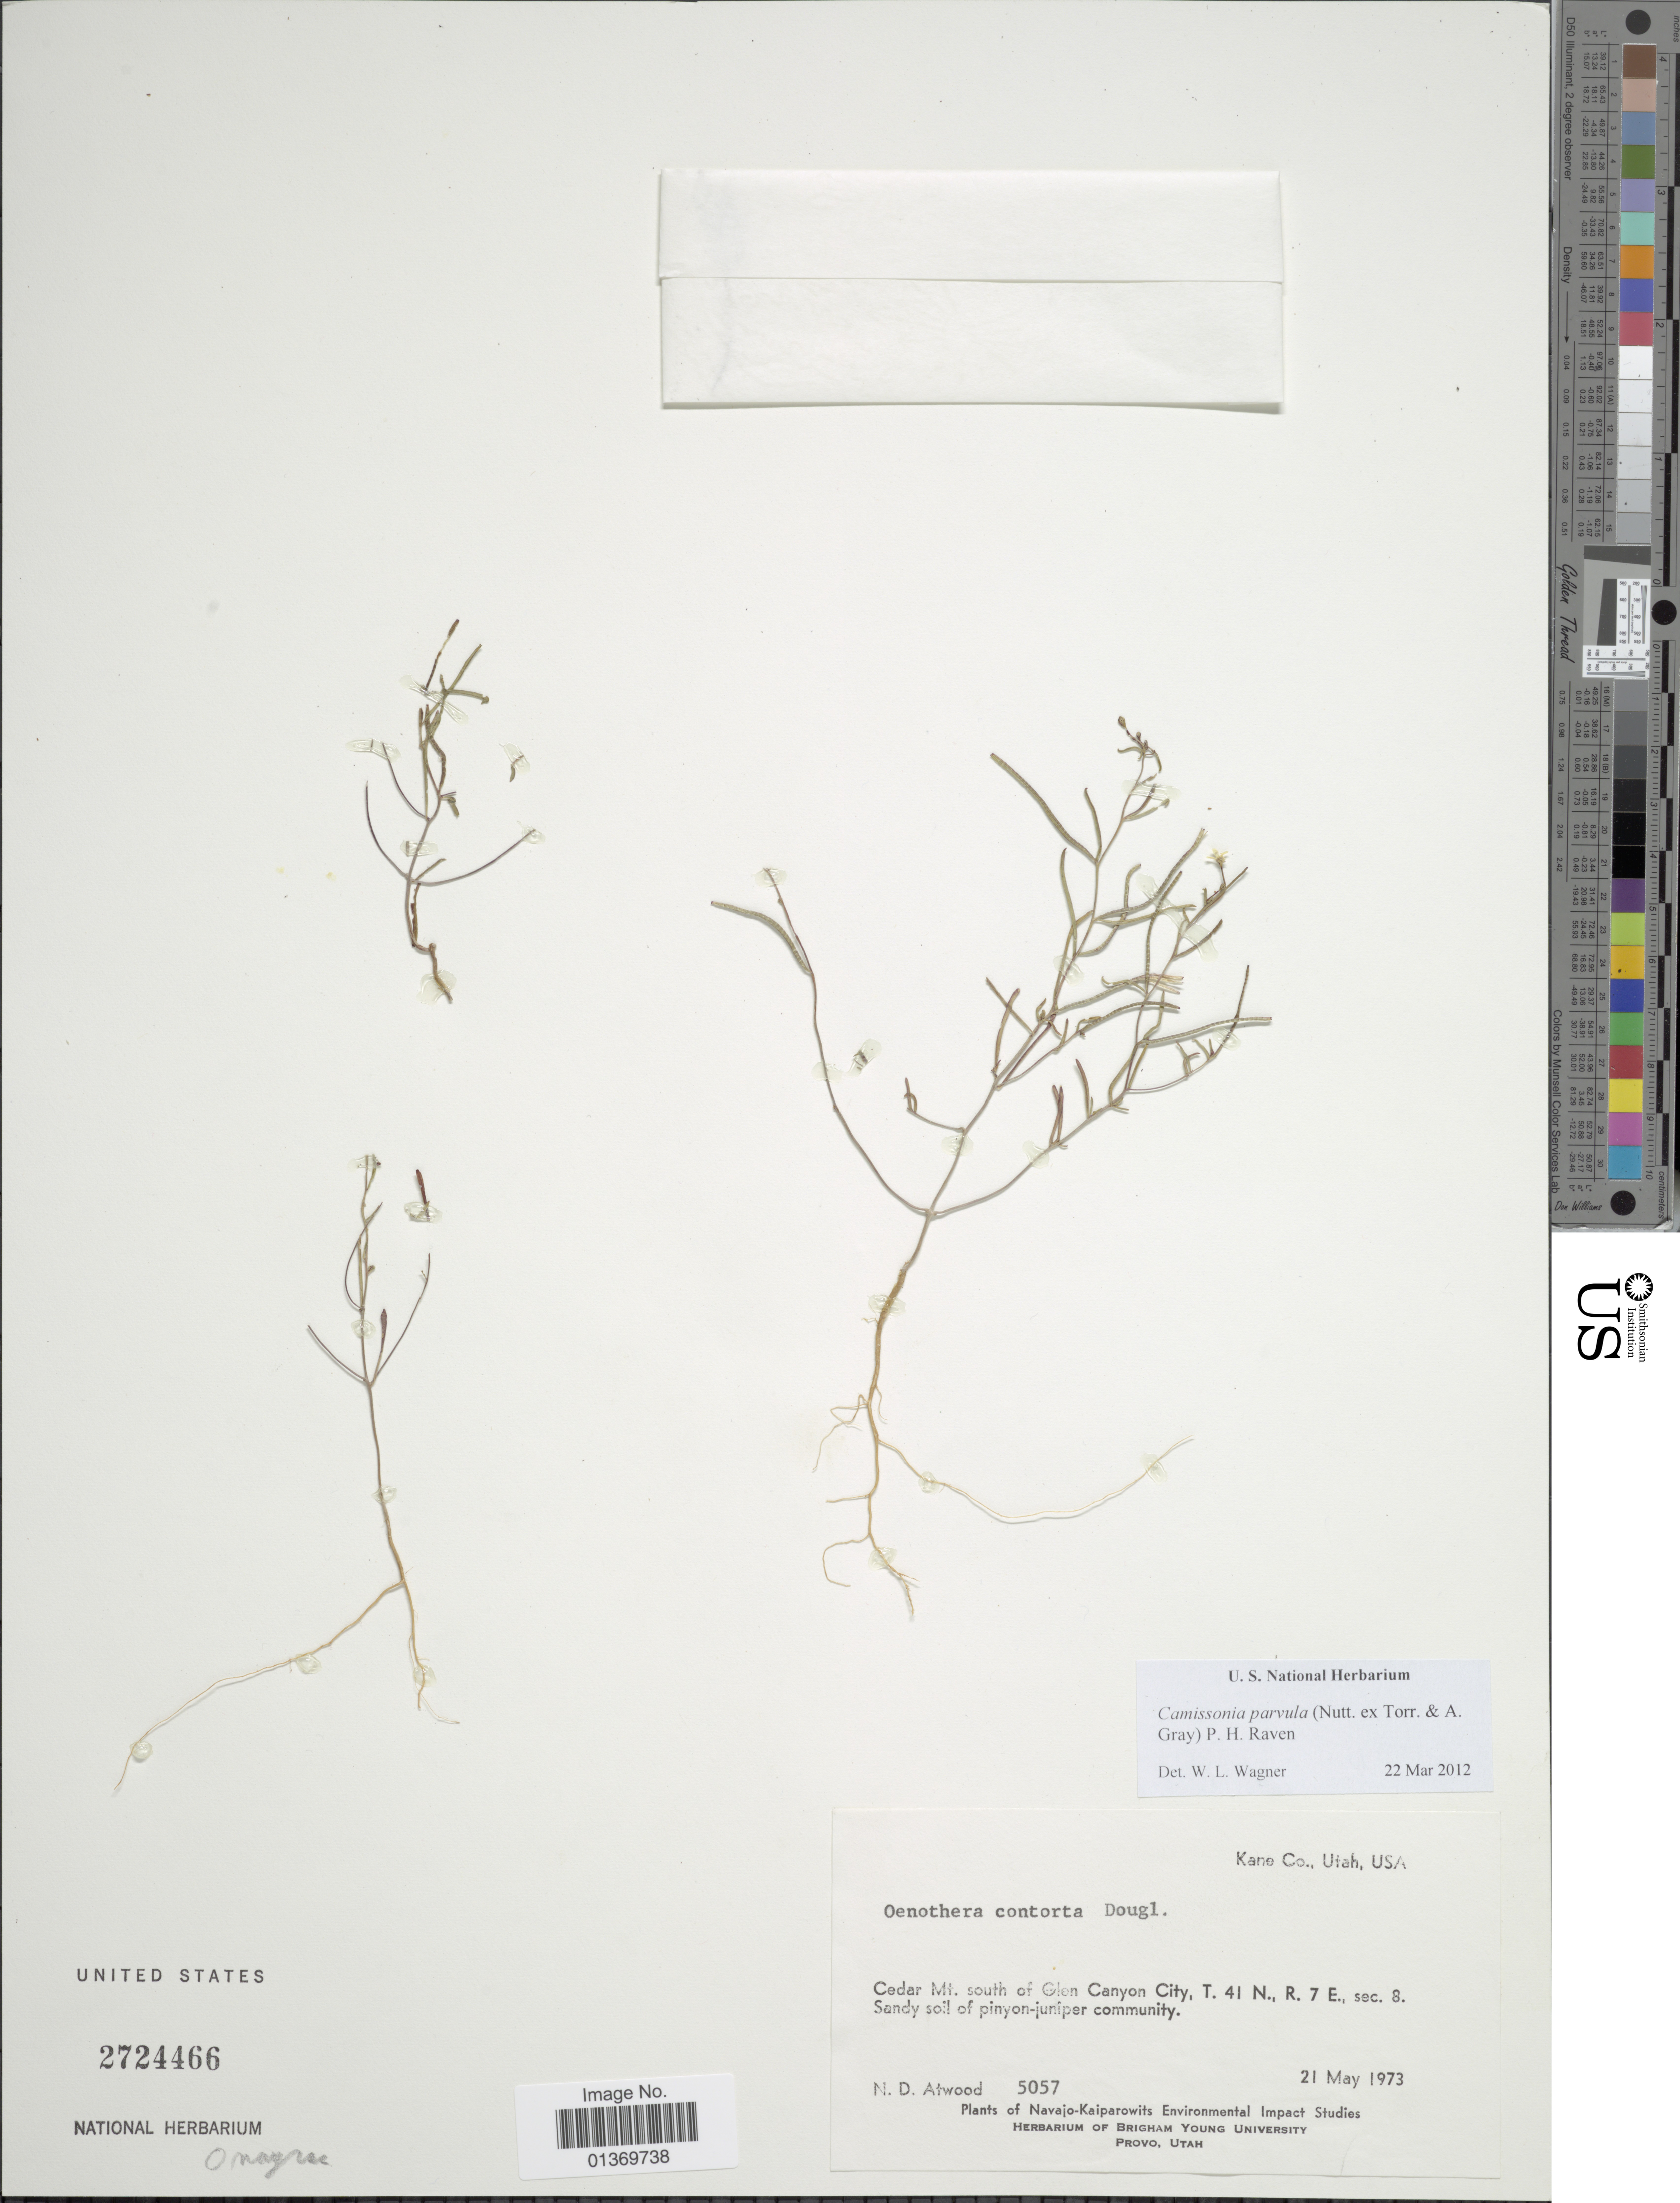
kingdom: Plantae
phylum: Tracheophyta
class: Magnoliopsida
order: Myrtales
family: Onagraceae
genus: Camissonia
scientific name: Camissonia parvula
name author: (Nutt. ex Torr. &) P.H. Raven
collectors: N. Atwood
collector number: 5057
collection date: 1973-05-21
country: United States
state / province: Utah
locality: Kane Co., Cedar Mt. south of Glen Canyon City, T.41 N., R. 7 E., sec. 8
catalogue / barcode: US 2724466